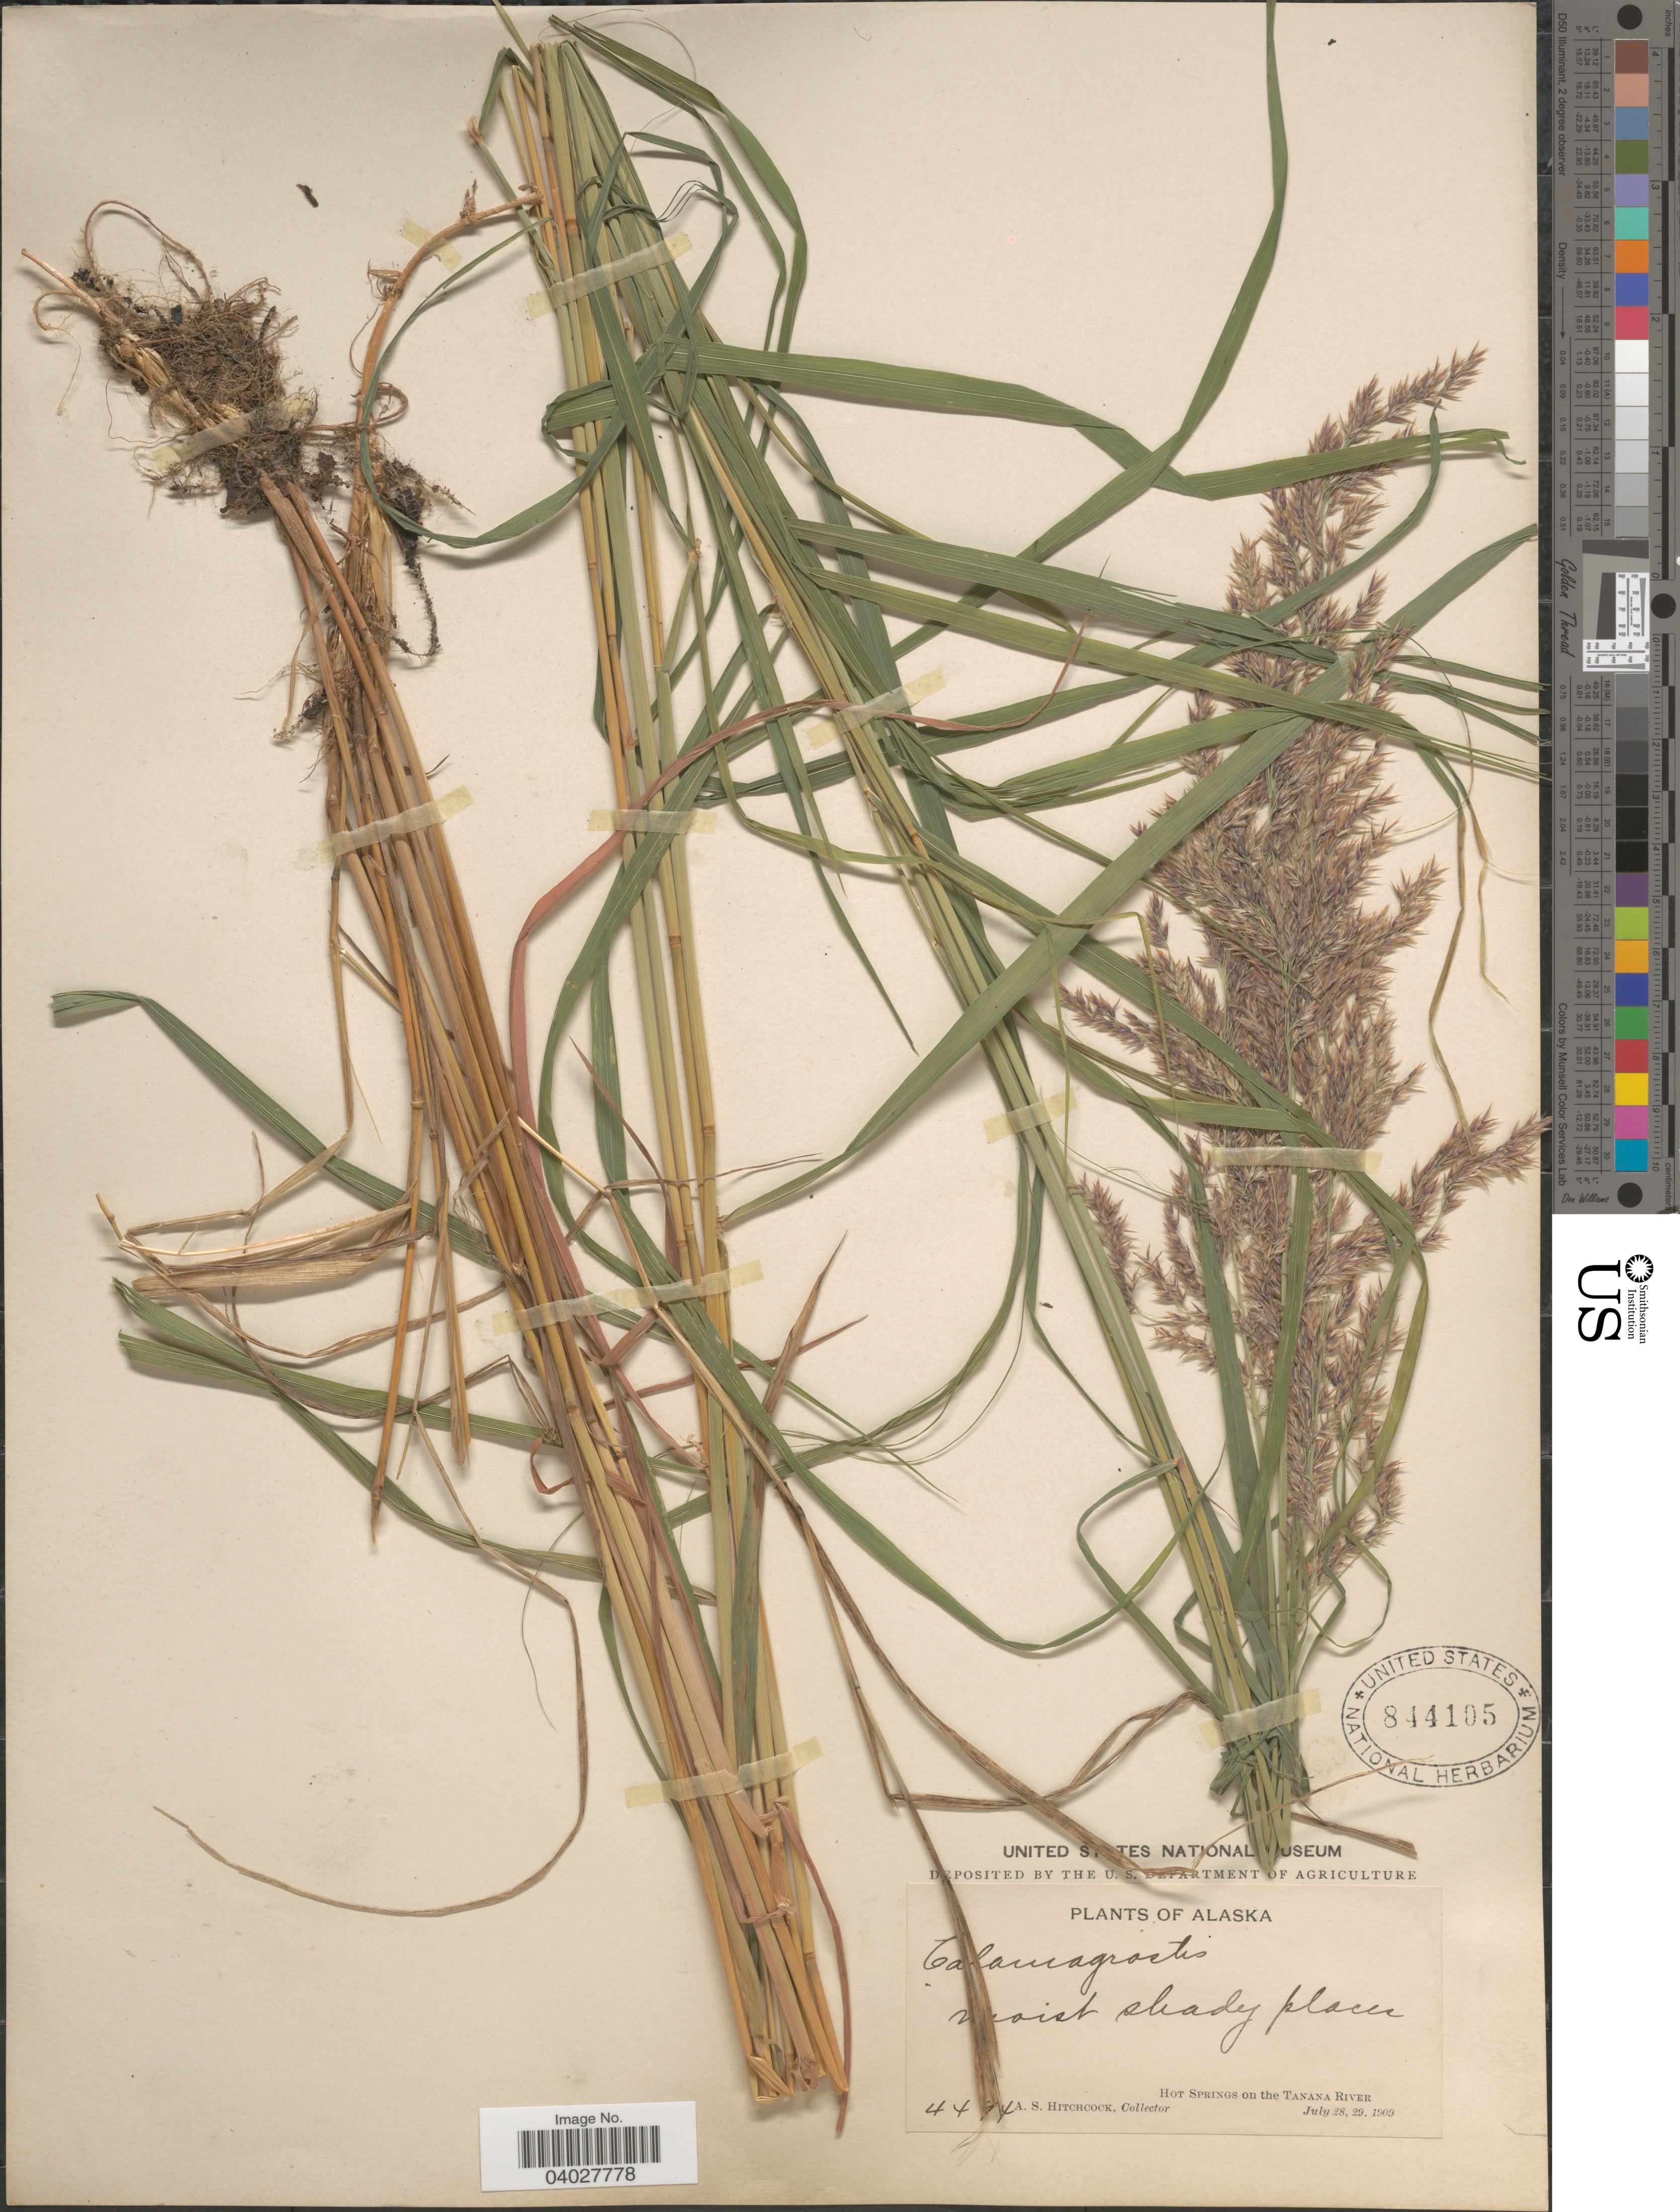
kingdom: Plantae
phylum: Tracheophyta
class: Liliopsida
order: Poales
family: Poaceae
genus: Calamagrostis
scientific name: Calamagrostis canadensis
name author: (Michx.) P. Beauv.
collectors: A. S. Hitchcock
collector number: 4494*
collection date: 1909-07-28/1909-07-29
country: United States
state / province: Alaska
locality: Hot Springs on the Tanana River.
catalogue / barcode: US 844105